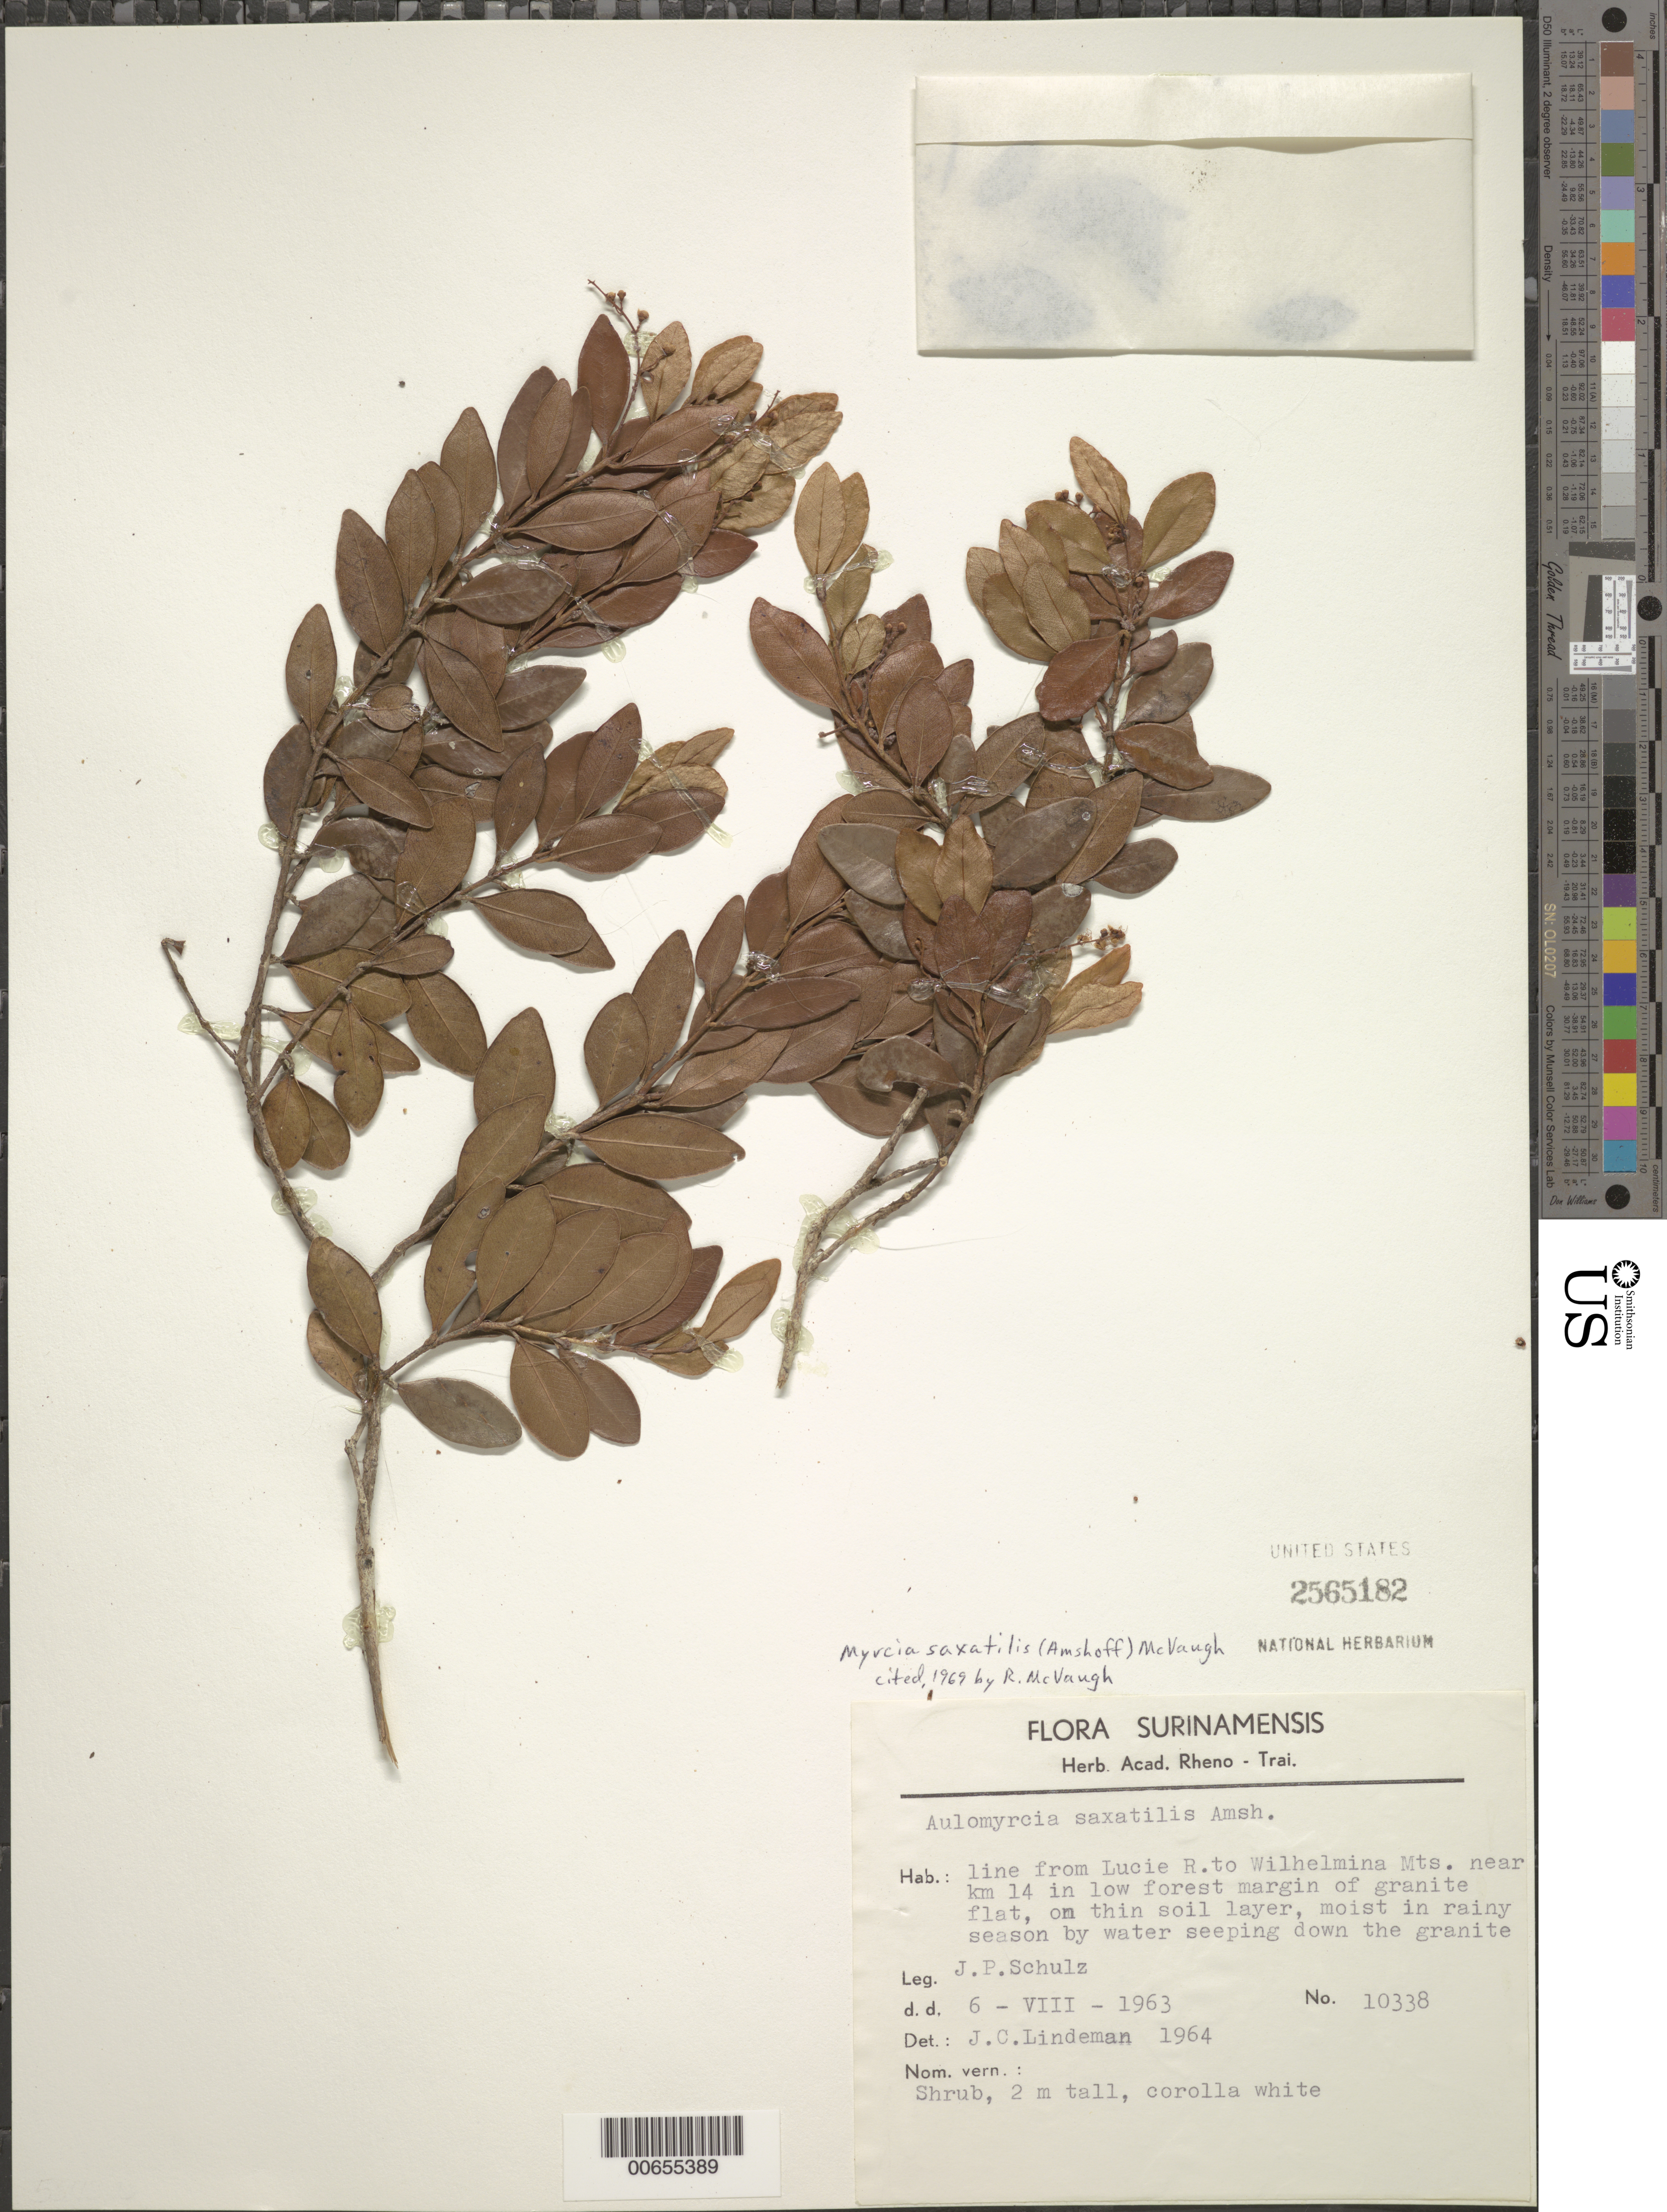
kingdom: Plantae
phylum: Tracheophyta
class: Magnoliopsida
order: Myrtales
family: Myrtaceae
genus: Myrcia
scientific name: Myrcia saxatilis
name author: (Amshoff) McVaugh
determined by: McVaugh, R.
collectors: J. P. Schulz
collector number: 10338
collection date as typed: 6-Aug-63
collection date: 1963-08-06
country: Suriname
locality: Lucie R. to Wilhelmina Mts., km 14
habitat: Low forest margin of granite flat, thin soil layer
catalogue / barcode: US 2565182